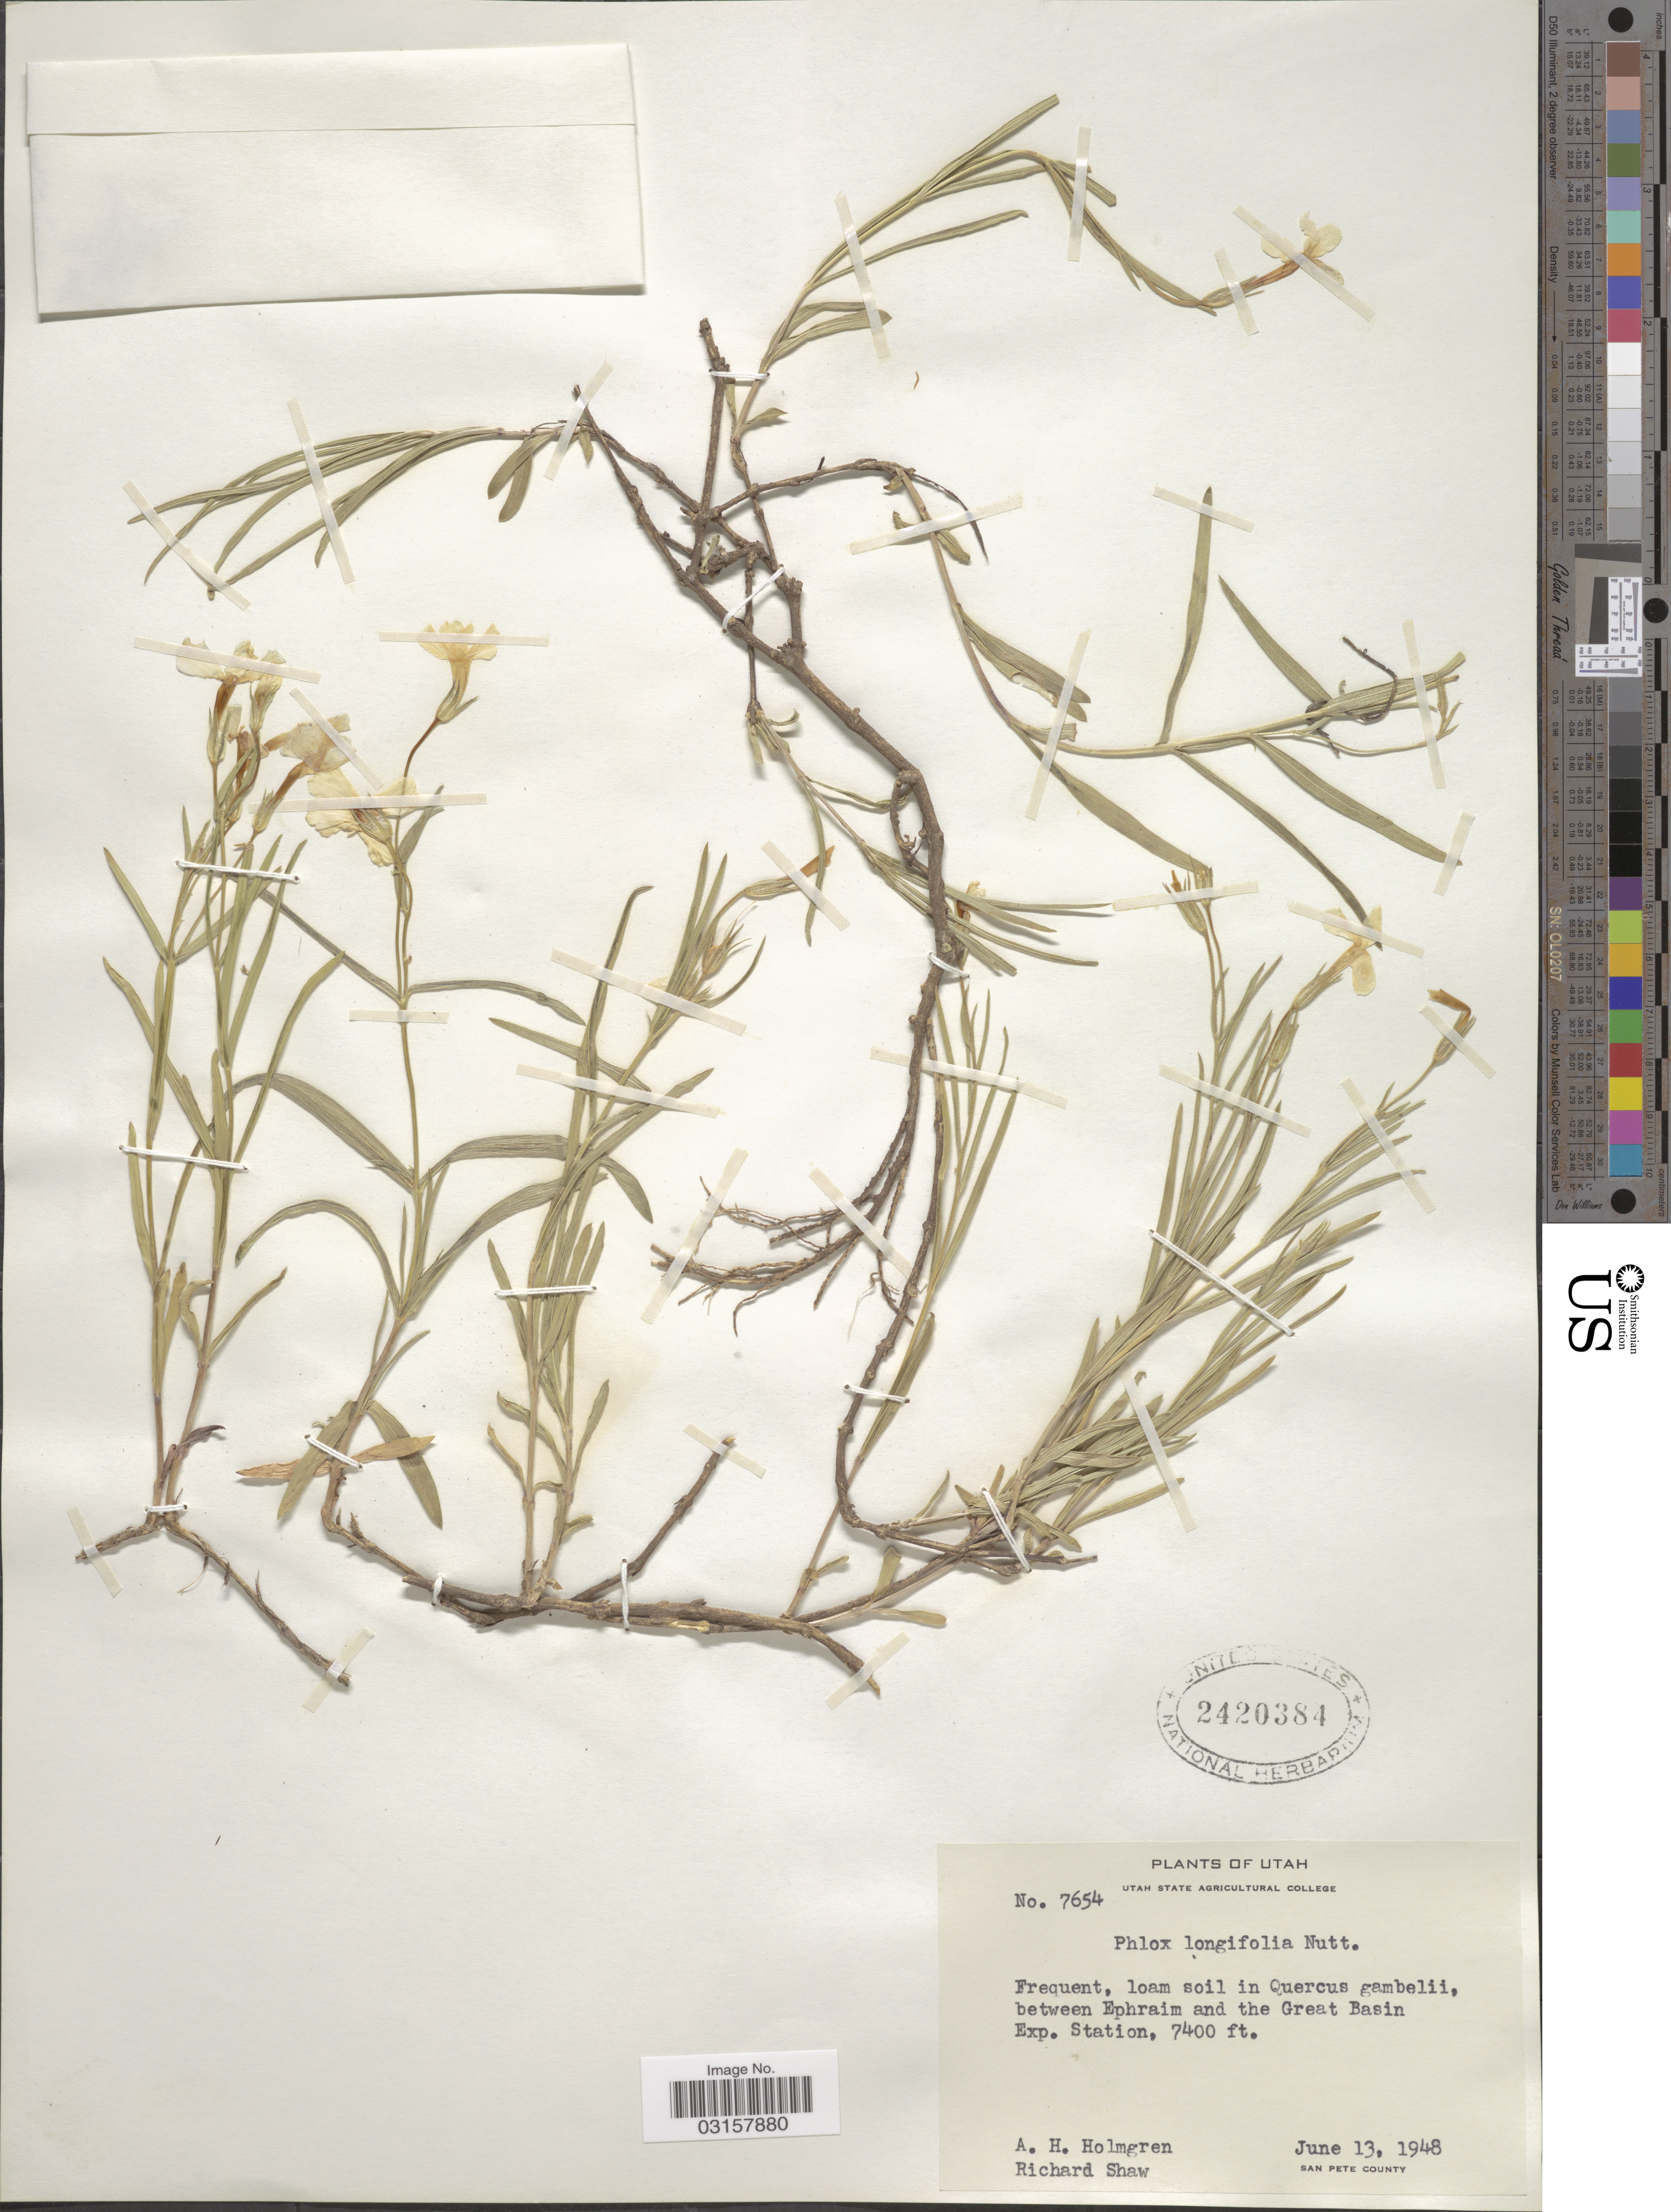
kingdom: Plantae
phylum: Tracheophyta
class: Magnoliopsida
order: Ericales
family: Polemoniaceae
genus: Phlox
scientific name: Phlox longifolia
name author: Nutt.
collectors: A. H. Holmgren & R. J. Shaw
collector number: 7654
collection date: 1948-06-13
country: United States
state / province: Utah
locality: Between Ephraim and the Great Basin Exp. Station. San Pete County.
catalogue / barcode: US 2420384